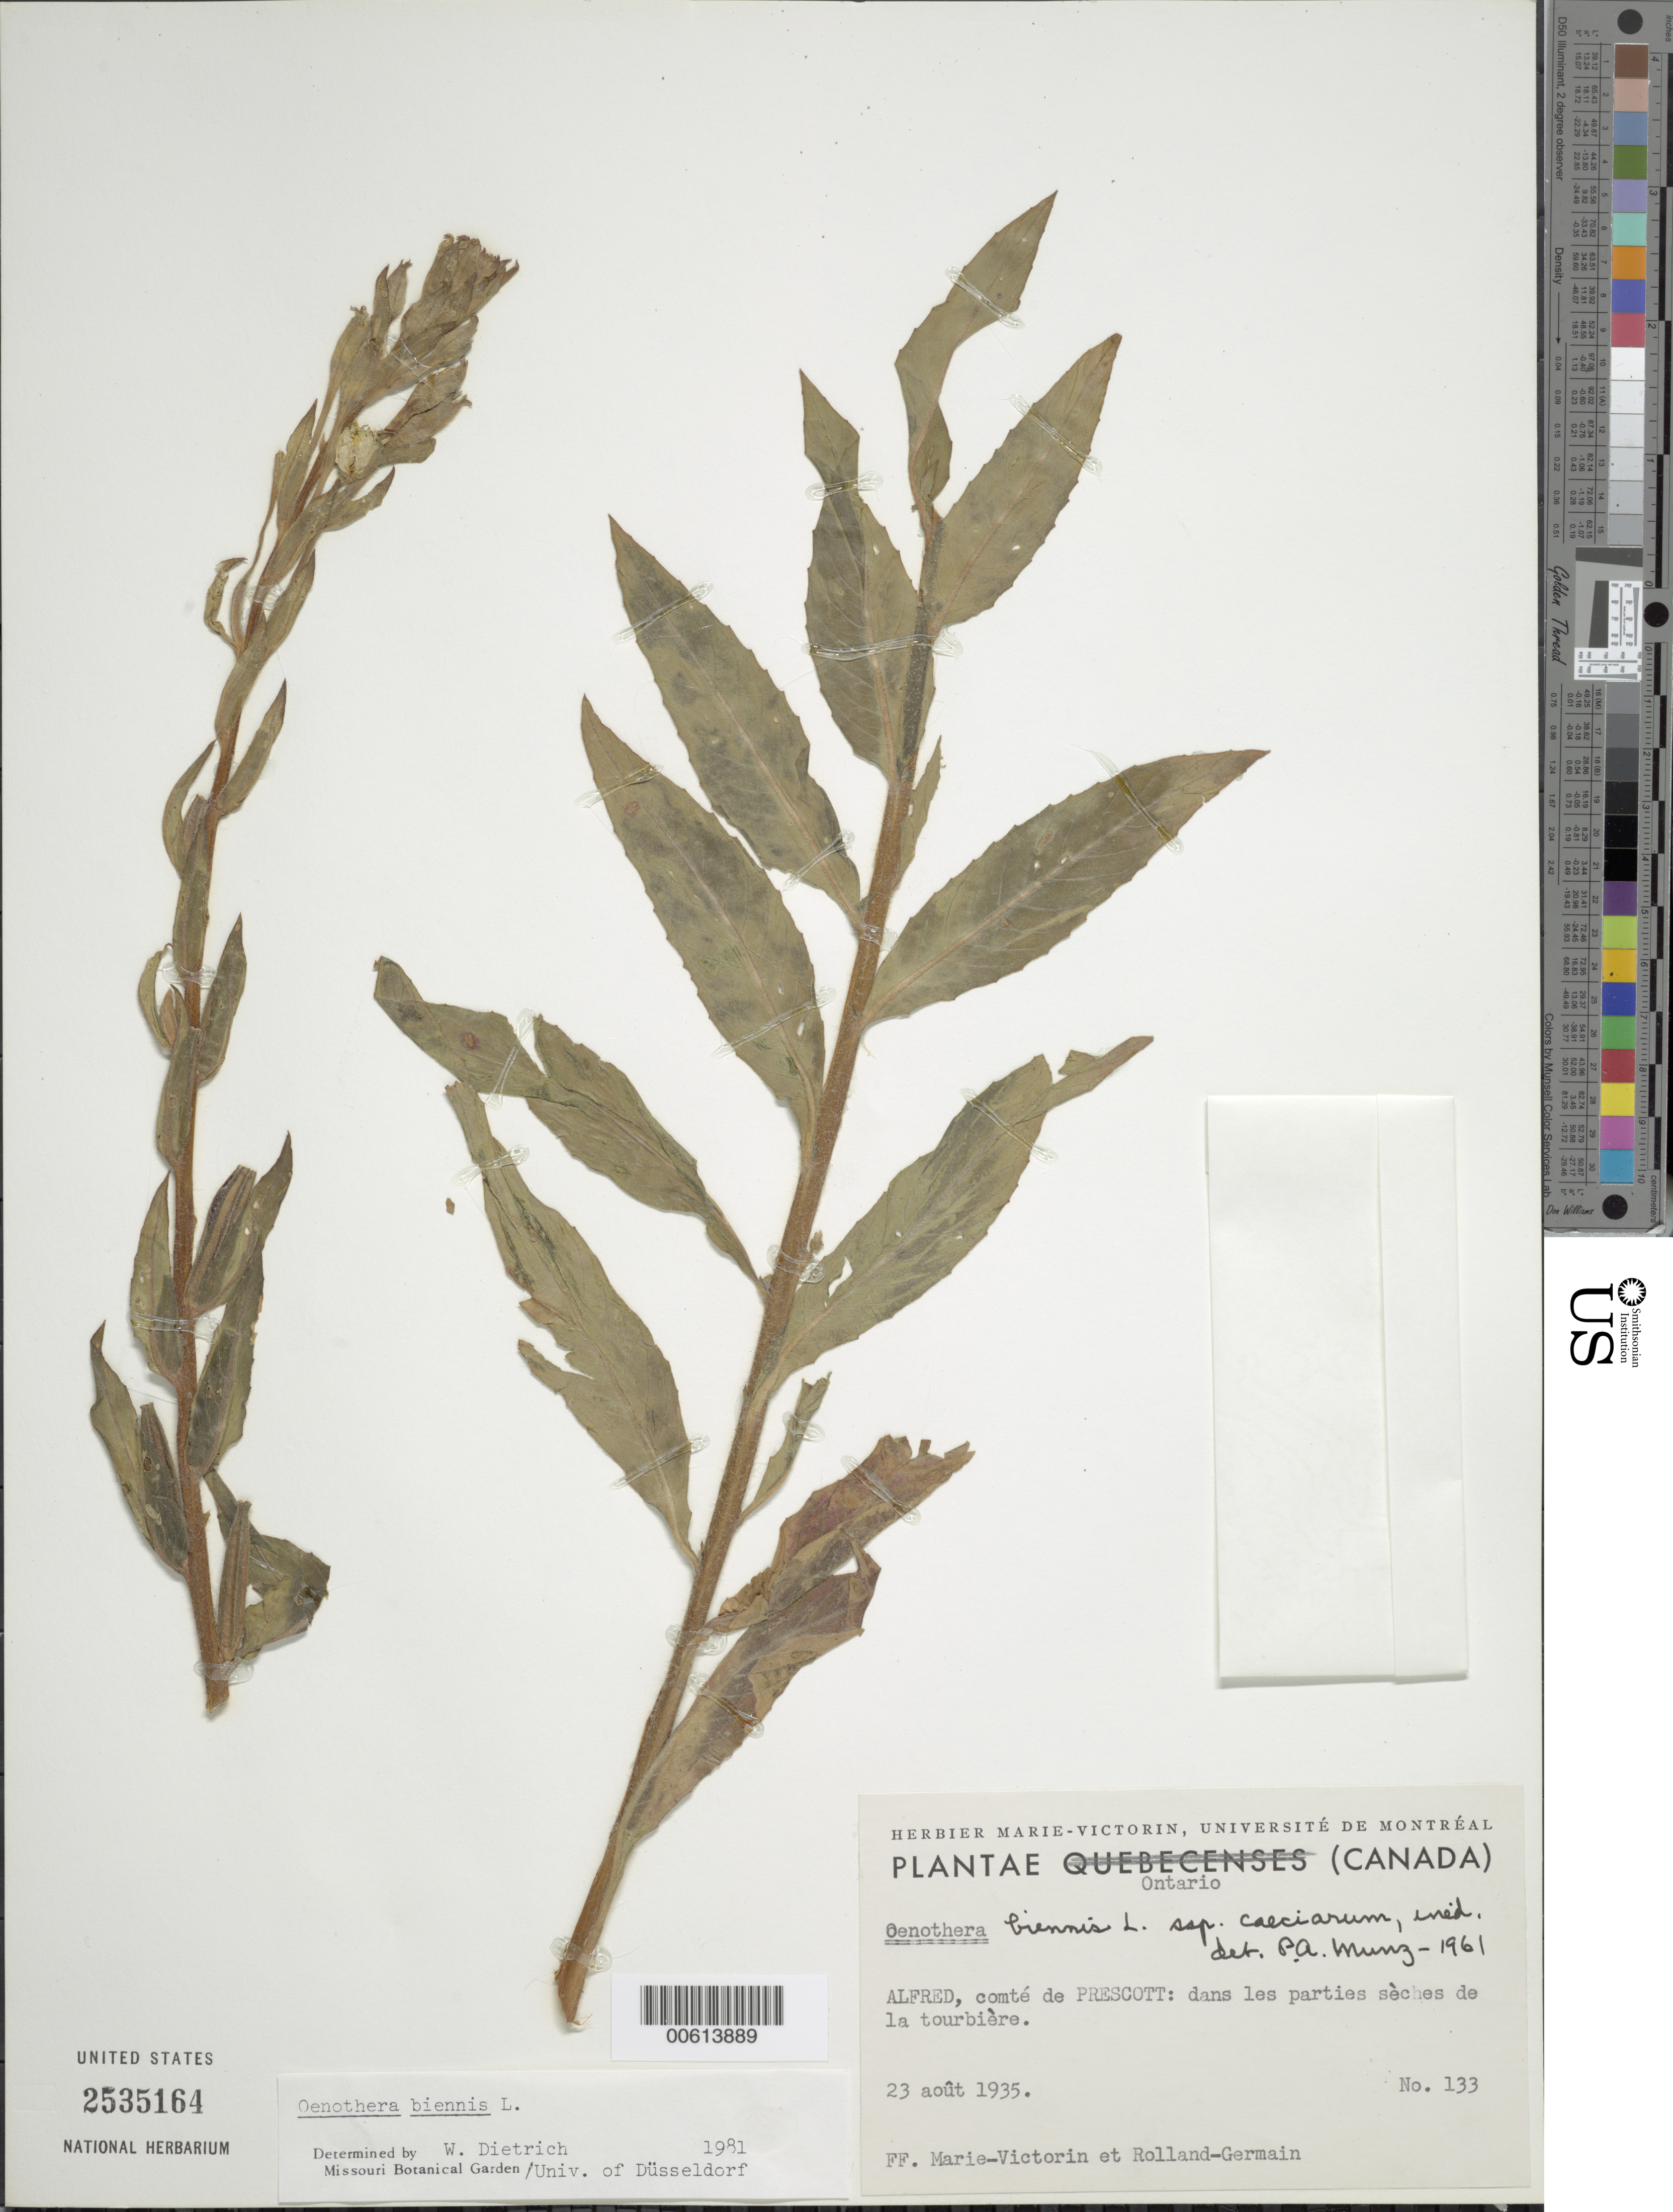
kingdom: Plantae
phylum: Tracheophyta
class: Magnoliopsida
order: Myrtales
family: Onagraceae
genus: Oenothera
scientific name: Oenothera biennis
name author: L.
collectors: Fr. Marie-Victorin & Rolland-Germain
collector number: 133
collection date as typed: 23 Aug 1935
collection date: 1935-08-23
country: Canada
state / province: Ontario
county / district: Prescott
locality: Alfred, comte de Prescott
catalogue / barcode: US 2535164